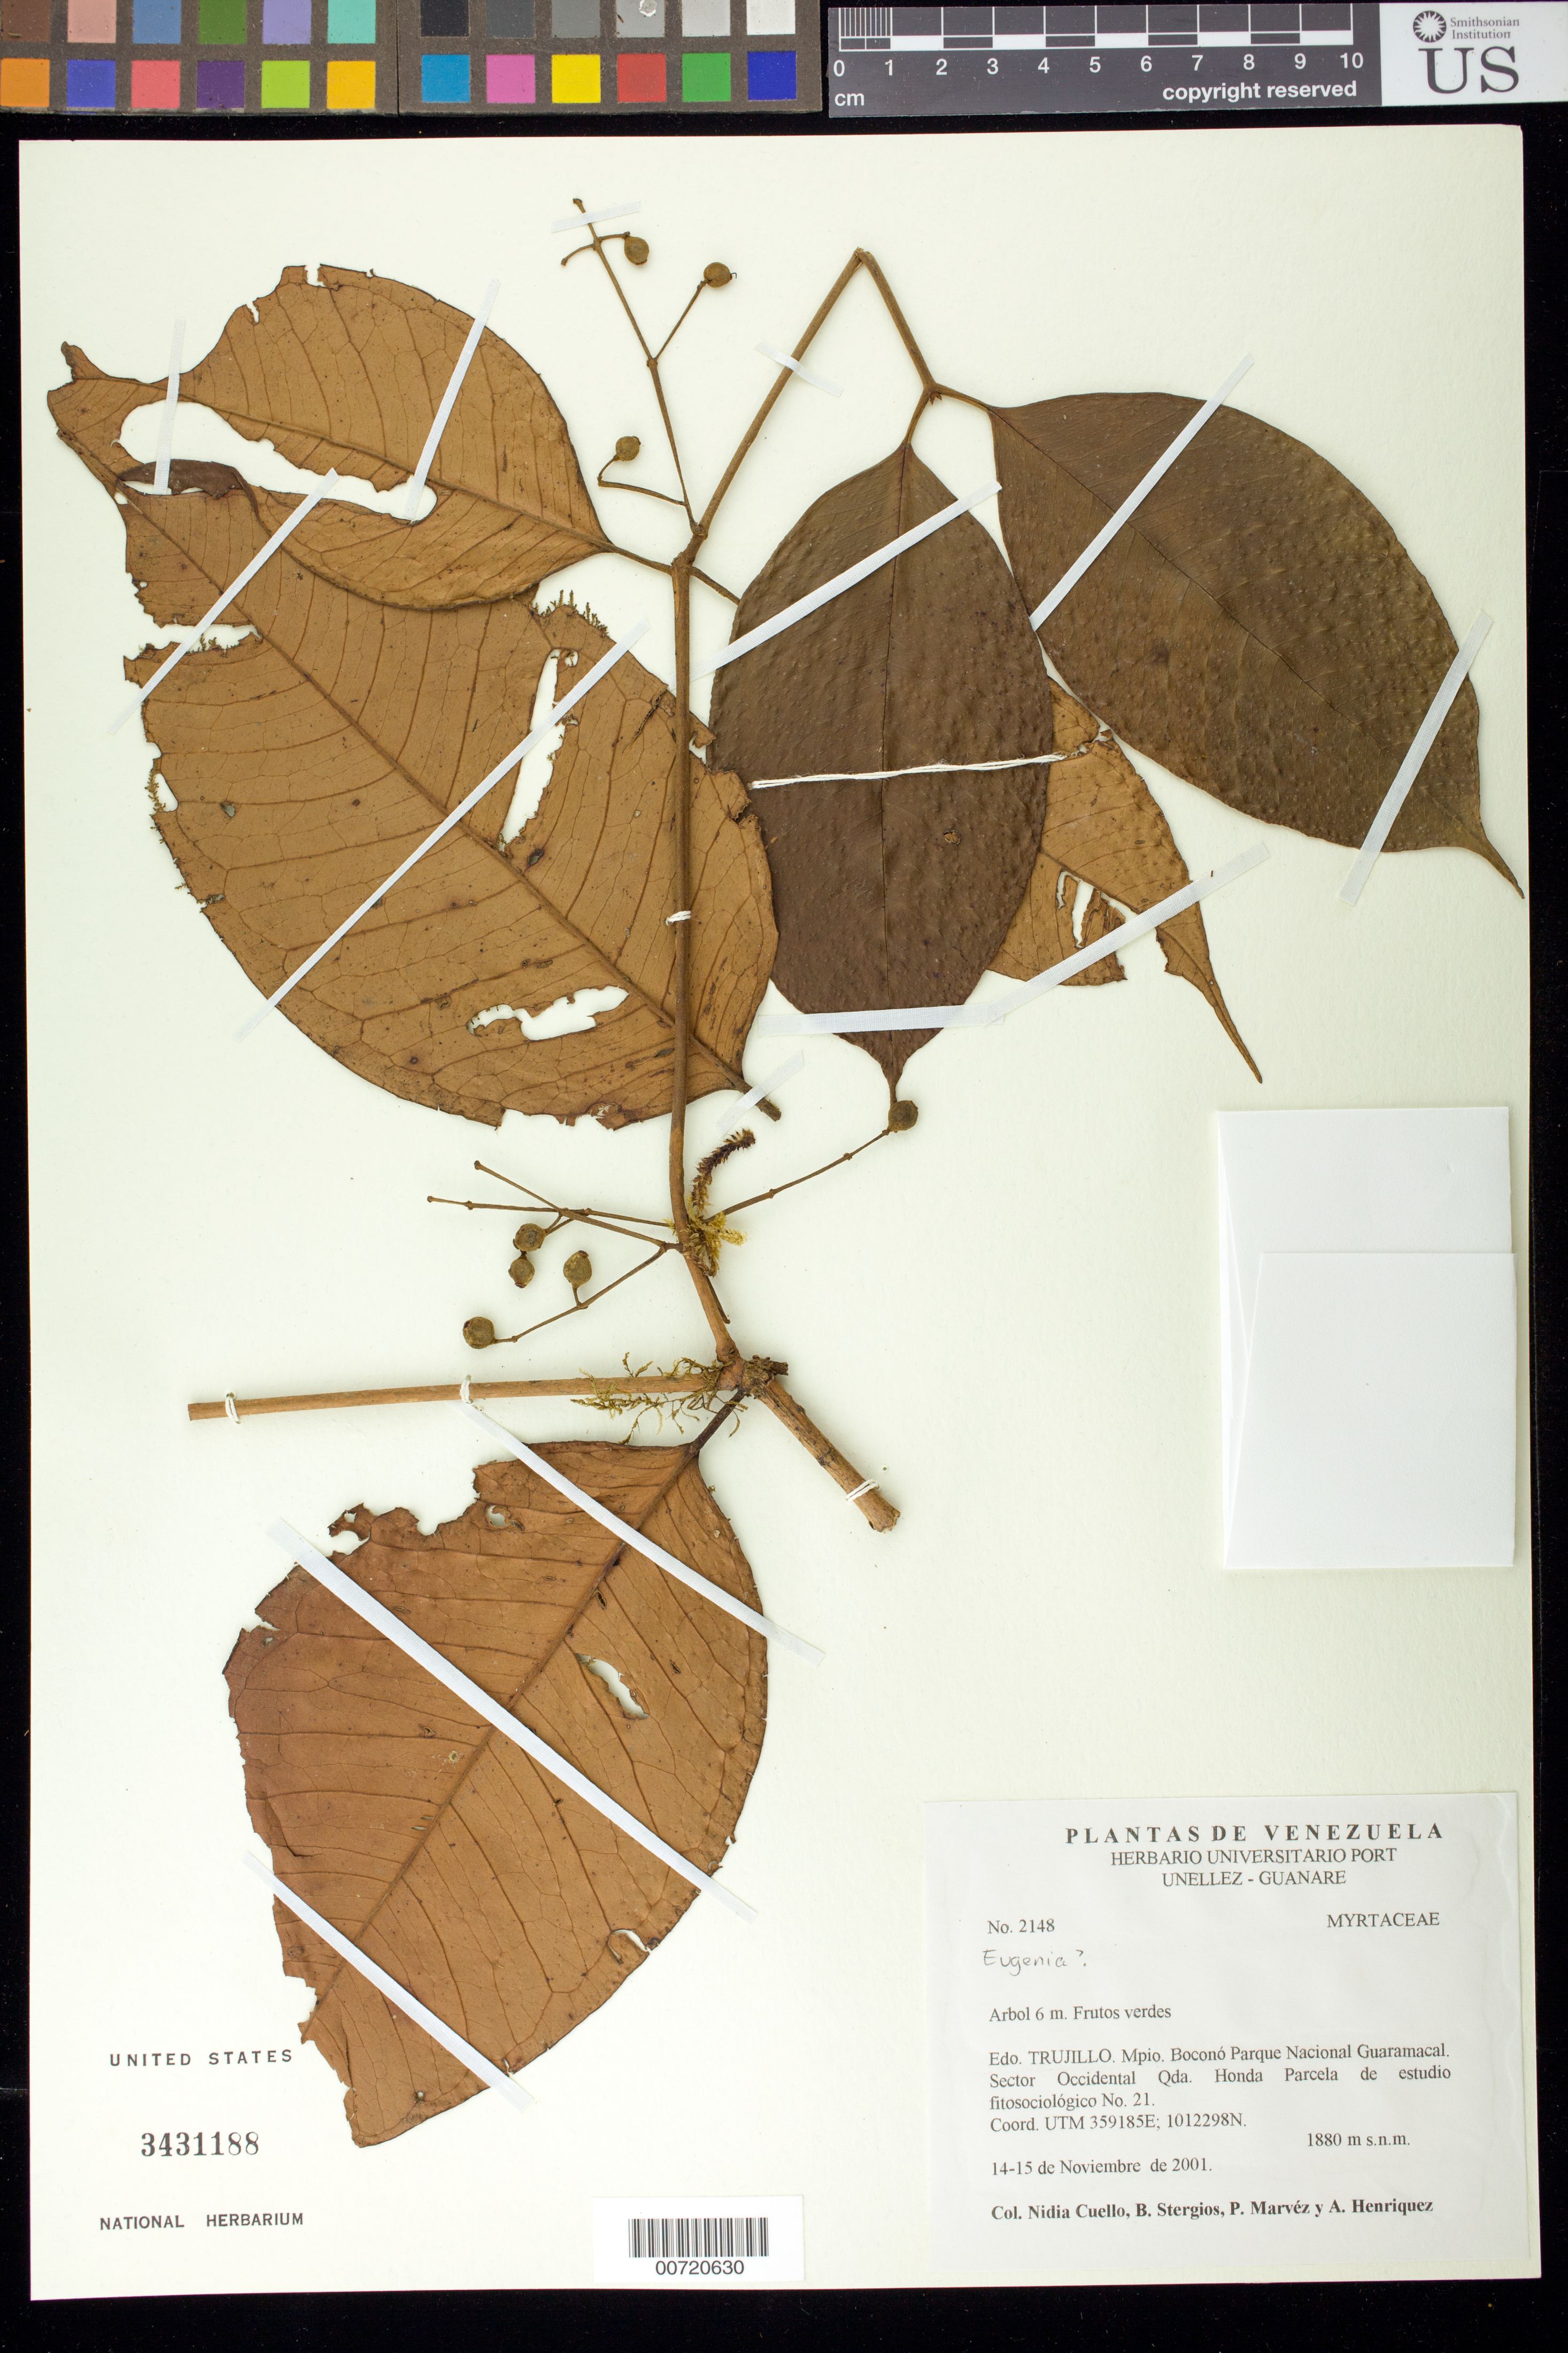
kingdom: Plantae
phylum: Tracheophyta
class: Magnoliopsida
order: Myrtales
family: Myrtaceae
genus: Eugenia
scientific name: Eugenia sp.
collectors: N. L. Cuello, B. G. Stergios, P. Marvéz & A. Henriquez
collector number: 2148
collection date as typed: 14 Nov 2001 to 15 Nov 2001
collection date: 2001-11-14/2001-11-15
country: Venezuela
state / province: Trujillo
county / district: Boconó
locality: Parque Nacional Guaramacal. Sector occidental Qda. Honda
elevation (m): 1880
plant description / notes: PORT, US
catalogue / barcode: US 3431188